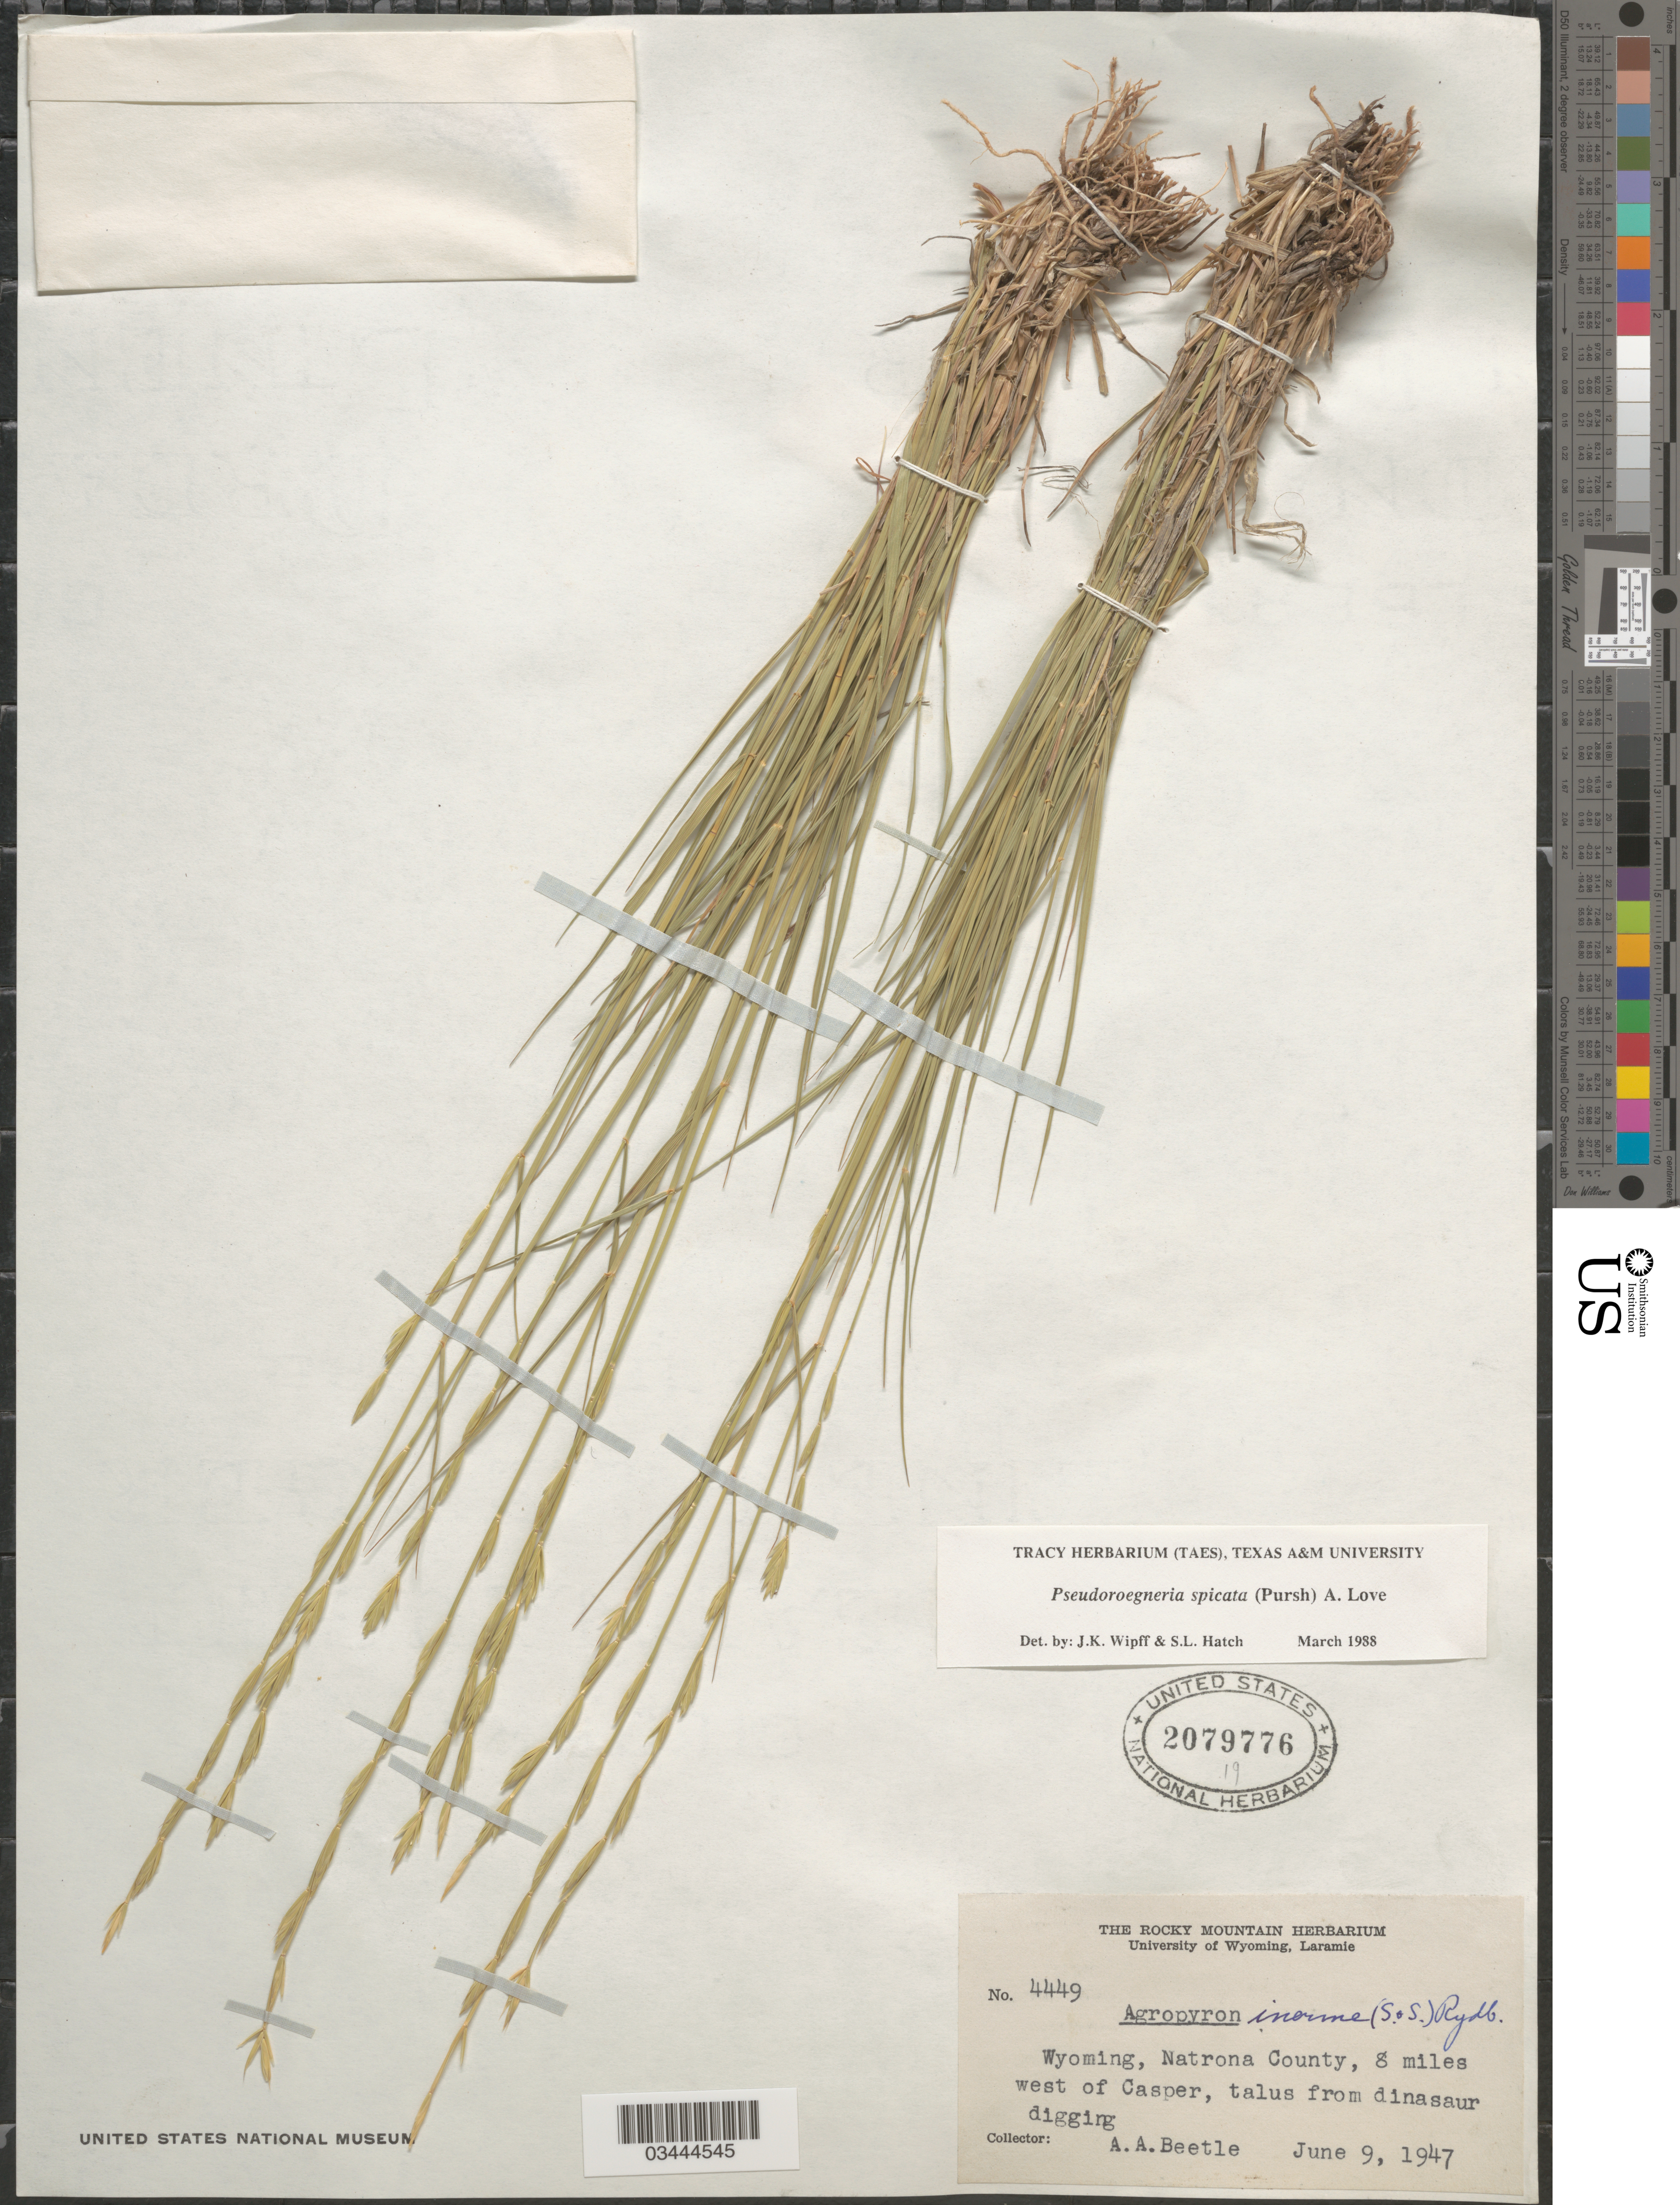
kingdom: Plantae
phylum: Tracheophyta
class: Liliopsida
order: Poales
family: Poaceae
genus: Pseudoroegneria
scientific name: Pseudoroegneria spicata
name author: (Pursh) Á. Löve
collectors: A. A. Beetle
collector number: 4449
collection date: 1947-06-09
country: United States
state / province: Wyoming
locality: Natrona County, 8 miles west of Casper, talus from dinasaur digging.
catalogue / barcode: US 2079776